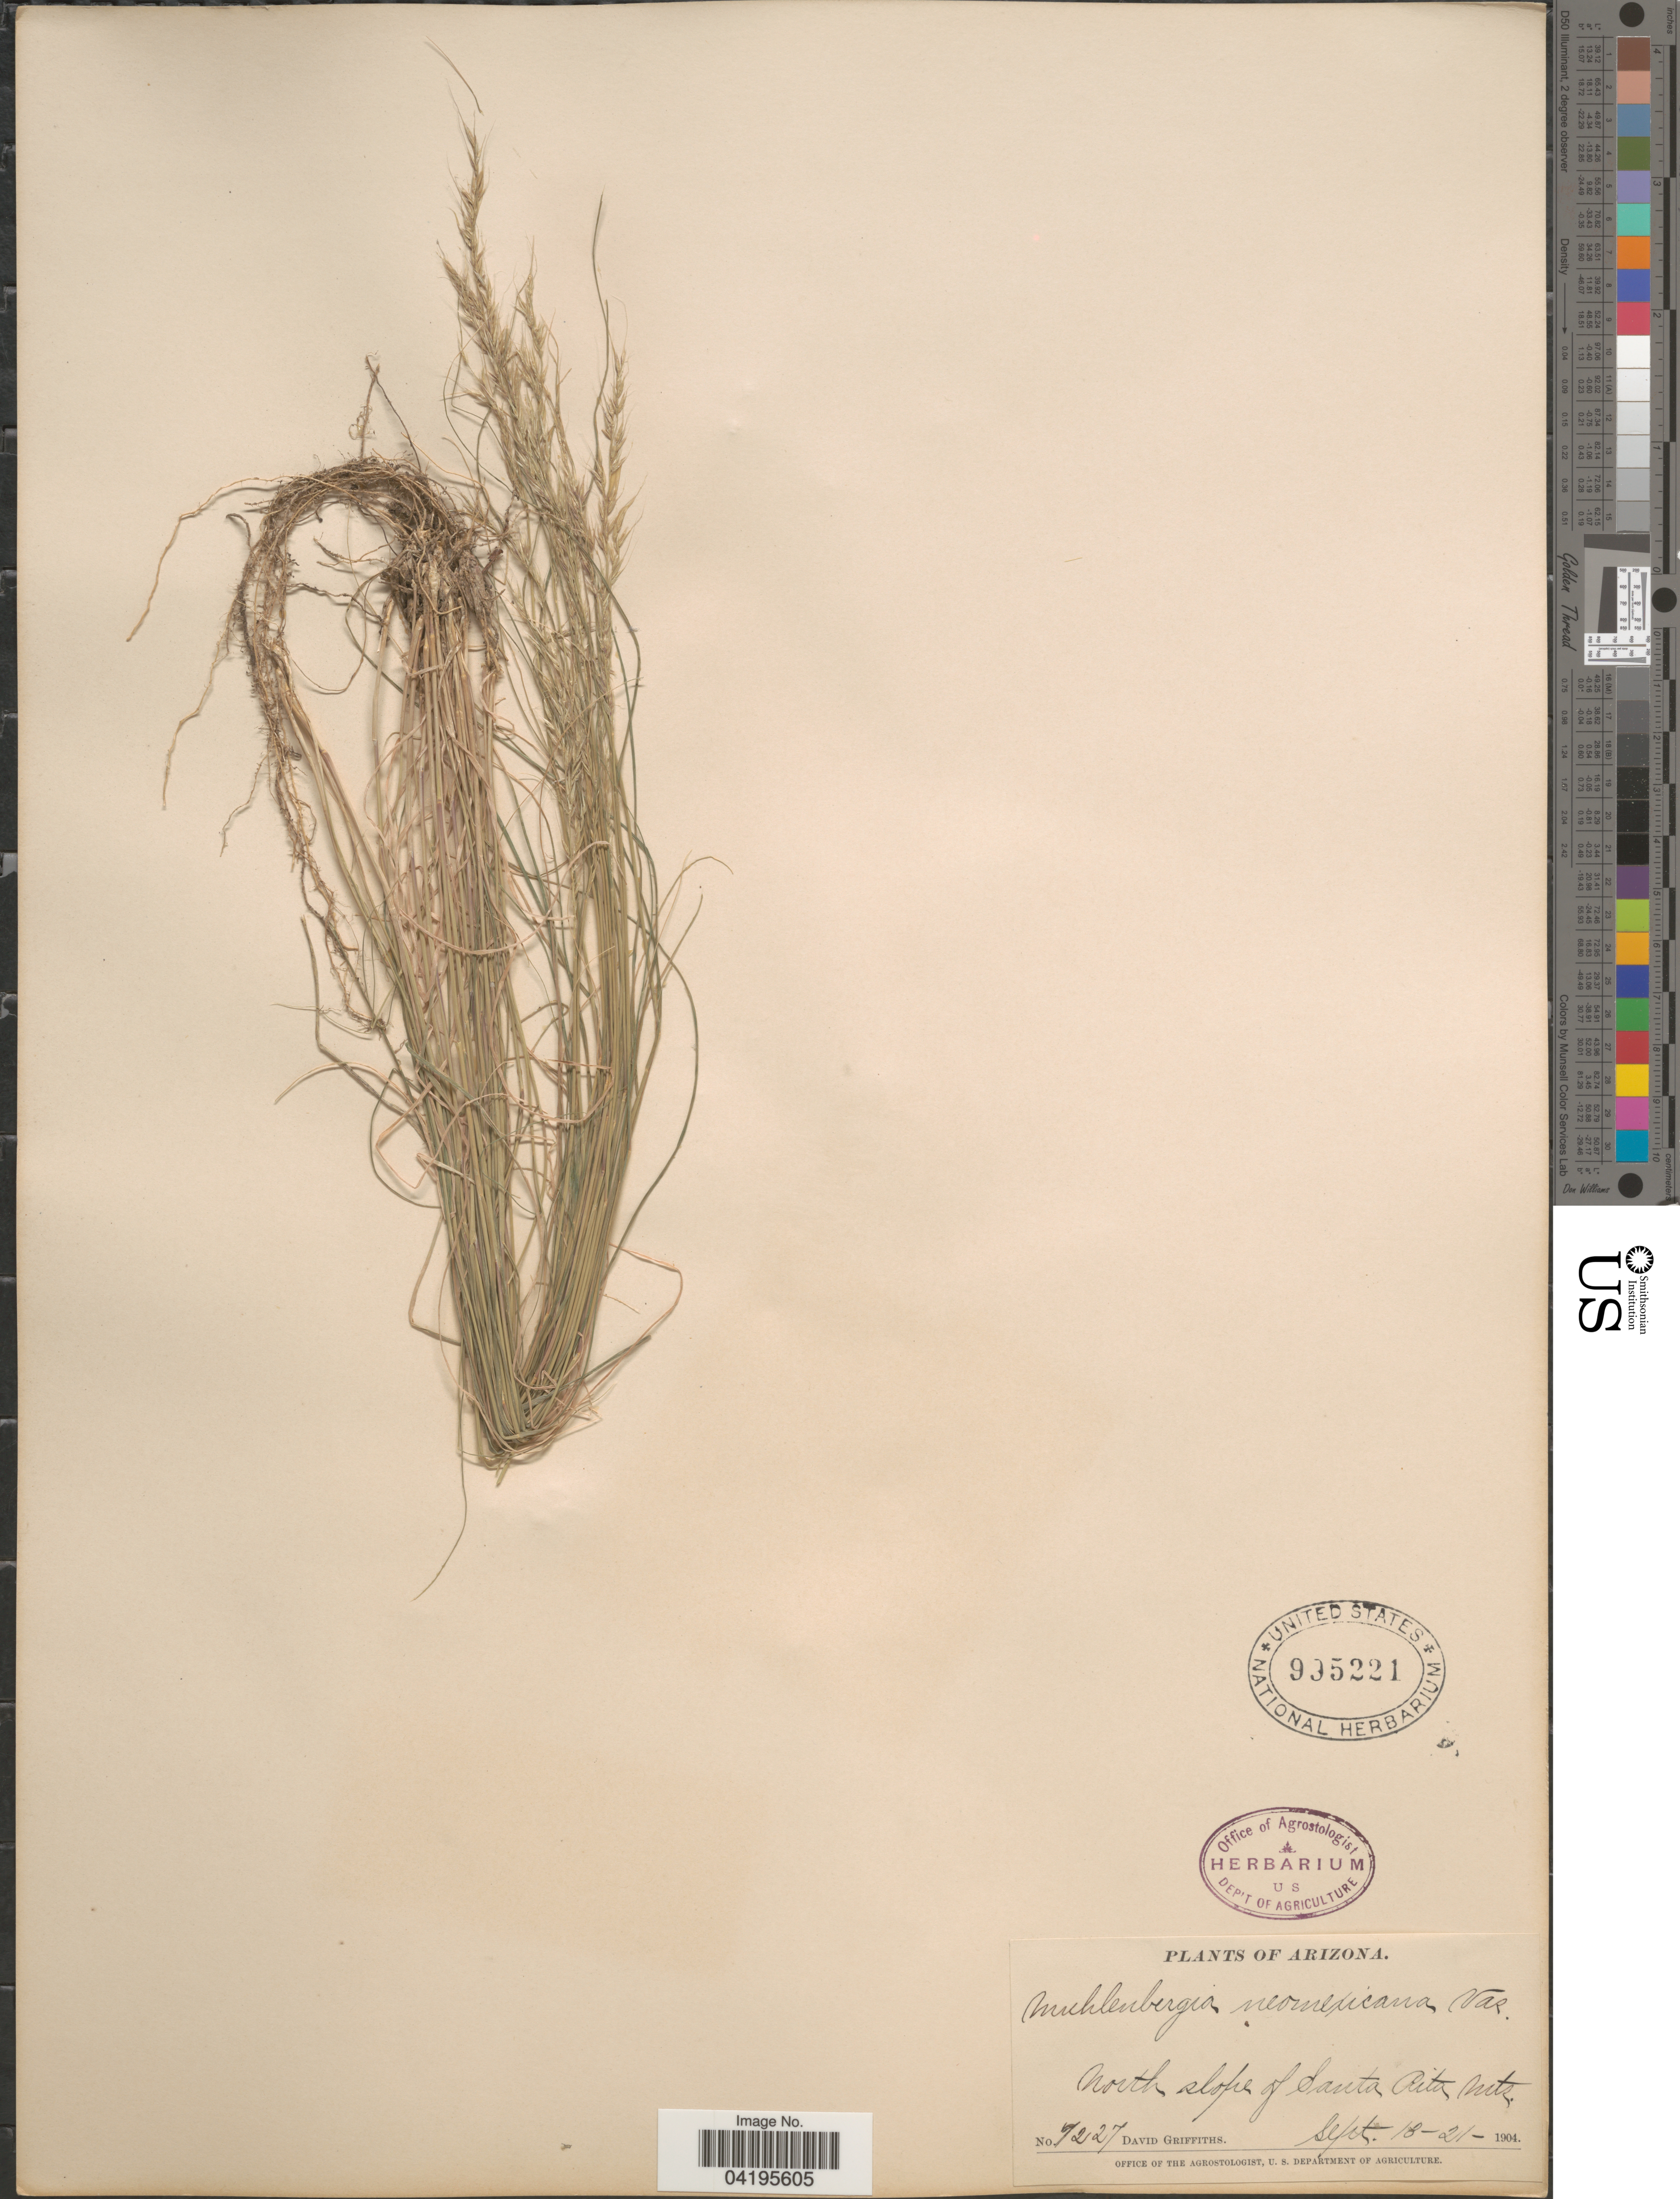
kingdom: Plantae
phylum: Tracheophyta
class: Liliopsida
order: Poales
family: Poaceae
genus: Muhlenbergia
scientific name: Muhlenbergia pauciflora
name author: Buckley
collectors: D. Griffiths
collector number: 7227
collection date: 1904-09-13/1904-09-21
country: United States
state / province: Arizona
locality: North slope of Santa Rita Mts.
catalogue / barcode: US 995221